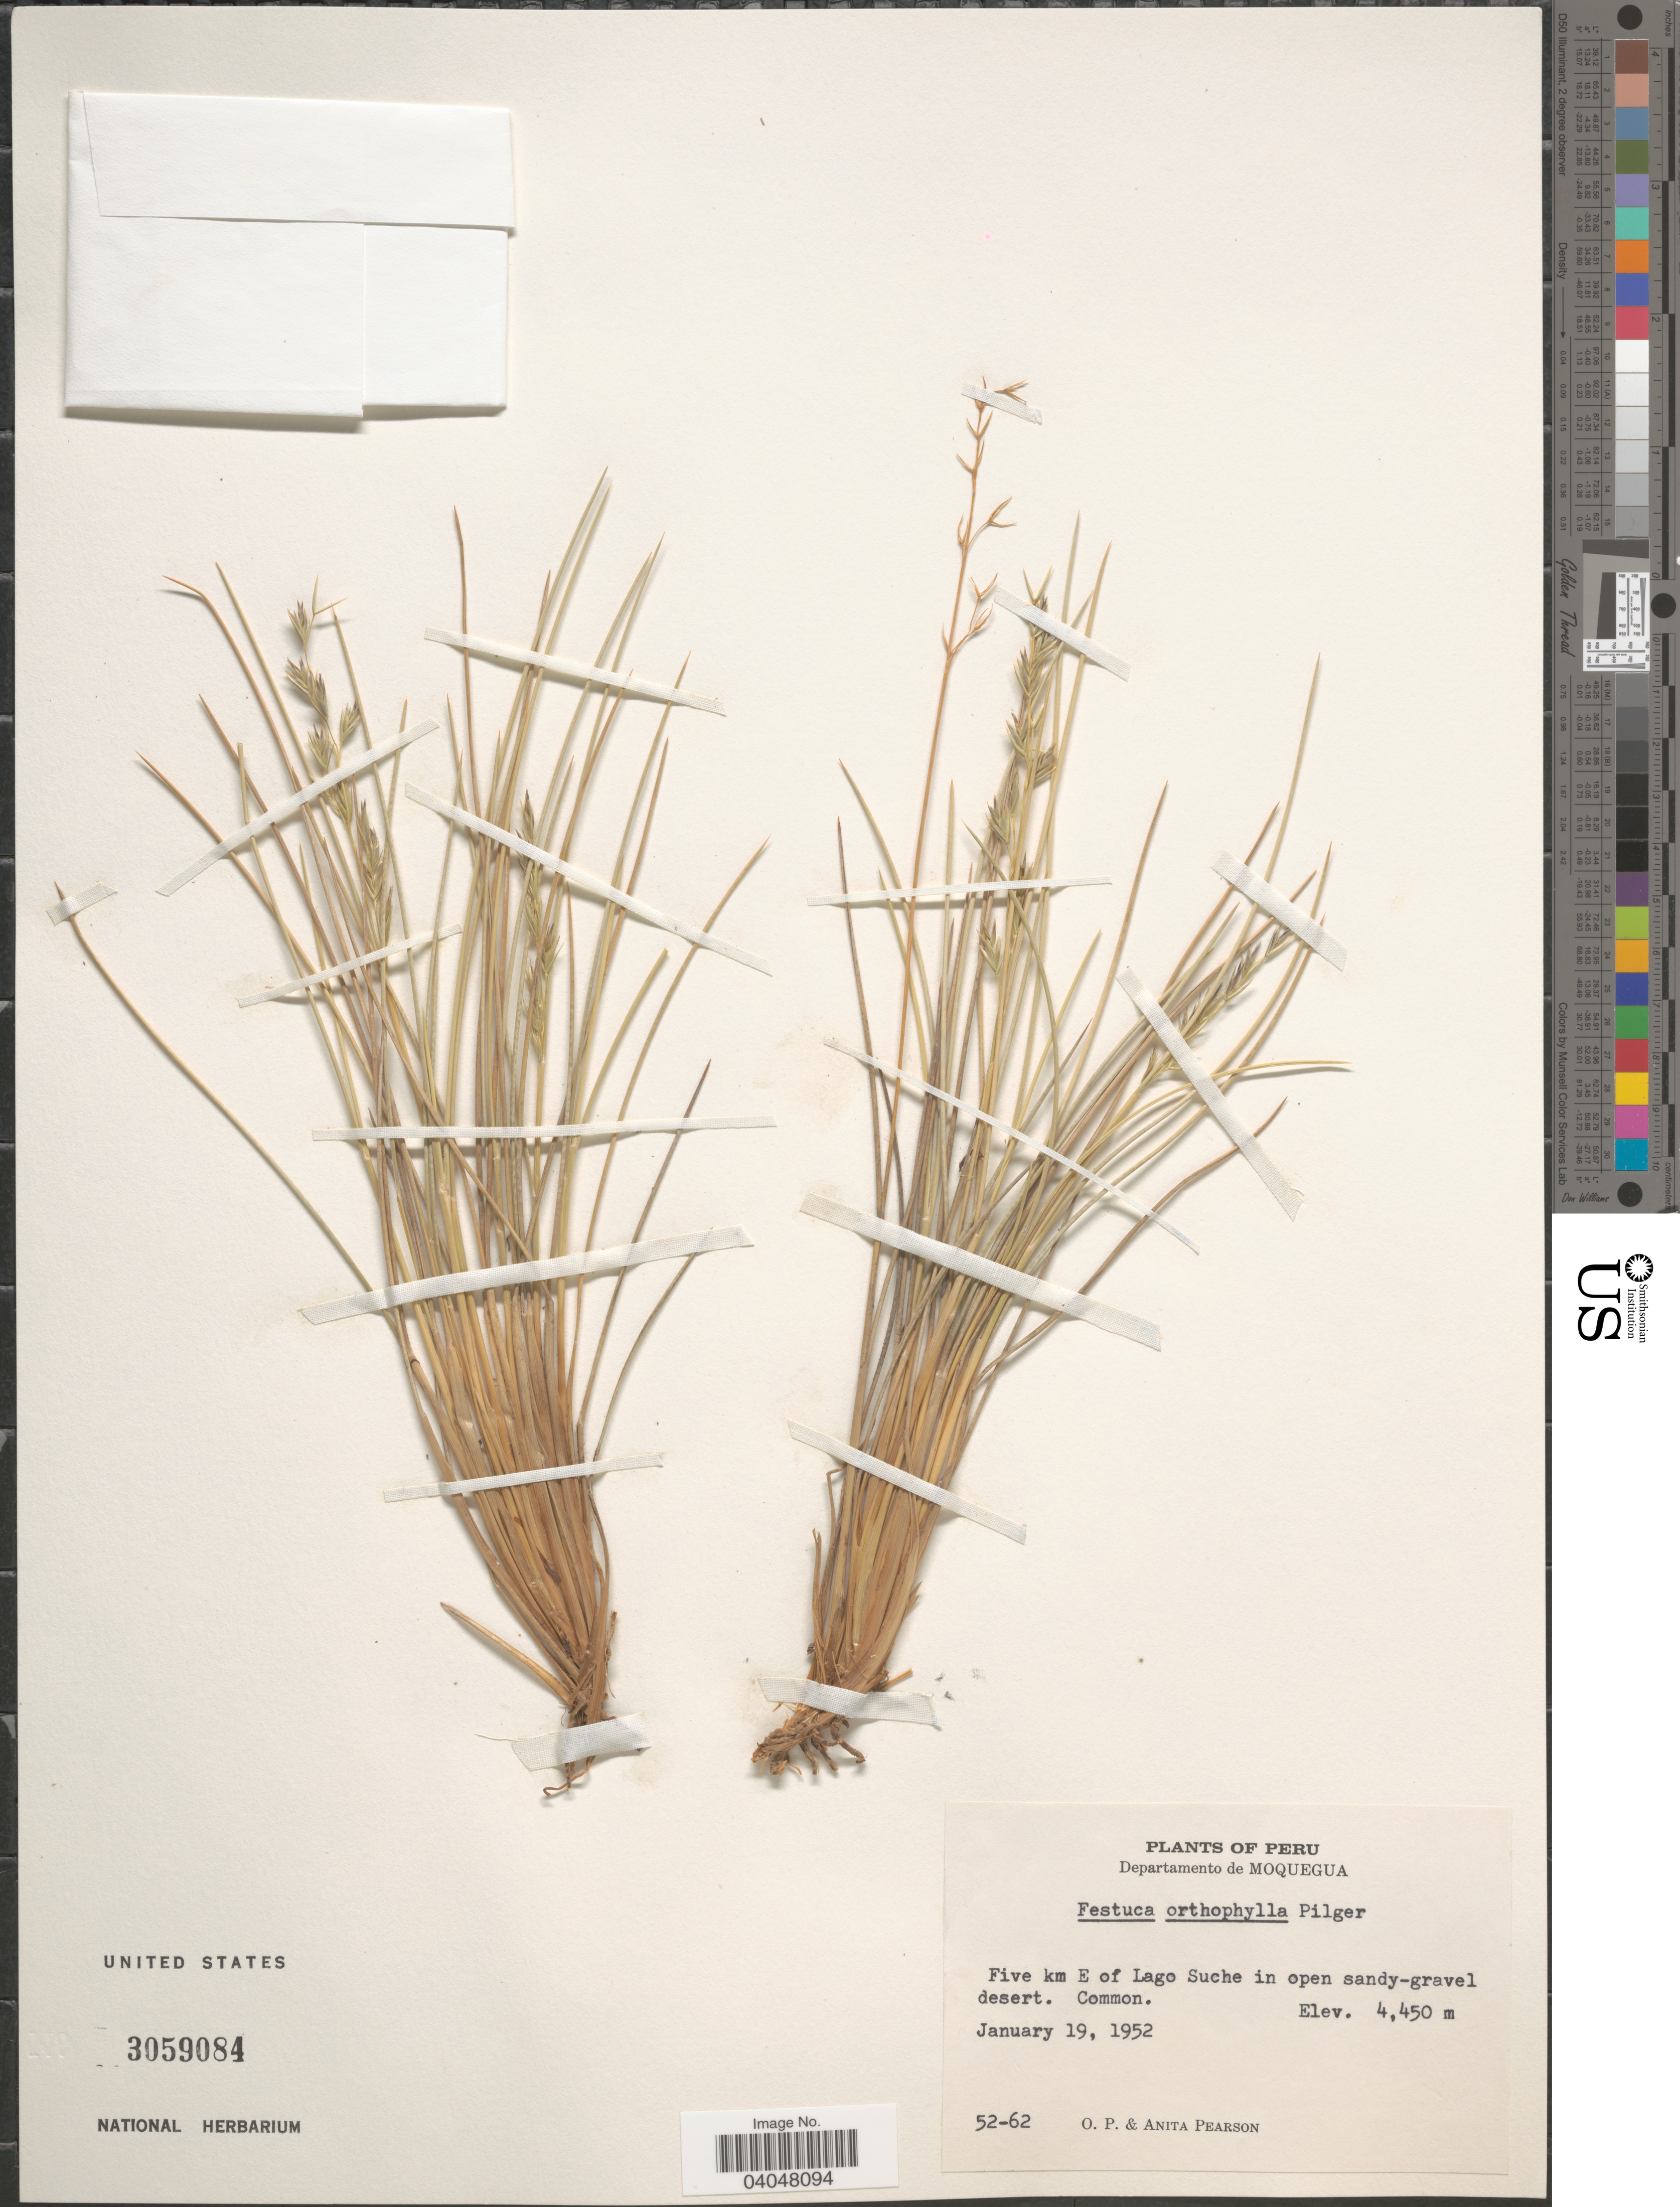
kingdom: Plantae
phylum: Tracheophyta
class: Liliopsida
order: Poales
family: Poaceae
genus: Festuca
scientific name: Festuca orthophylla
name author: Pilg.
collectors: O. P. Pearson & A. Pearson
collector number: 52-62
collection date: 1952-01-19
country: Peru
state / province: Moquegua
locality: Departamento de Moquegua. Five km E of Lago Suche in open sandy-gravel desert.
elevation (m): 4450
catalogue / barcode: US 3059084